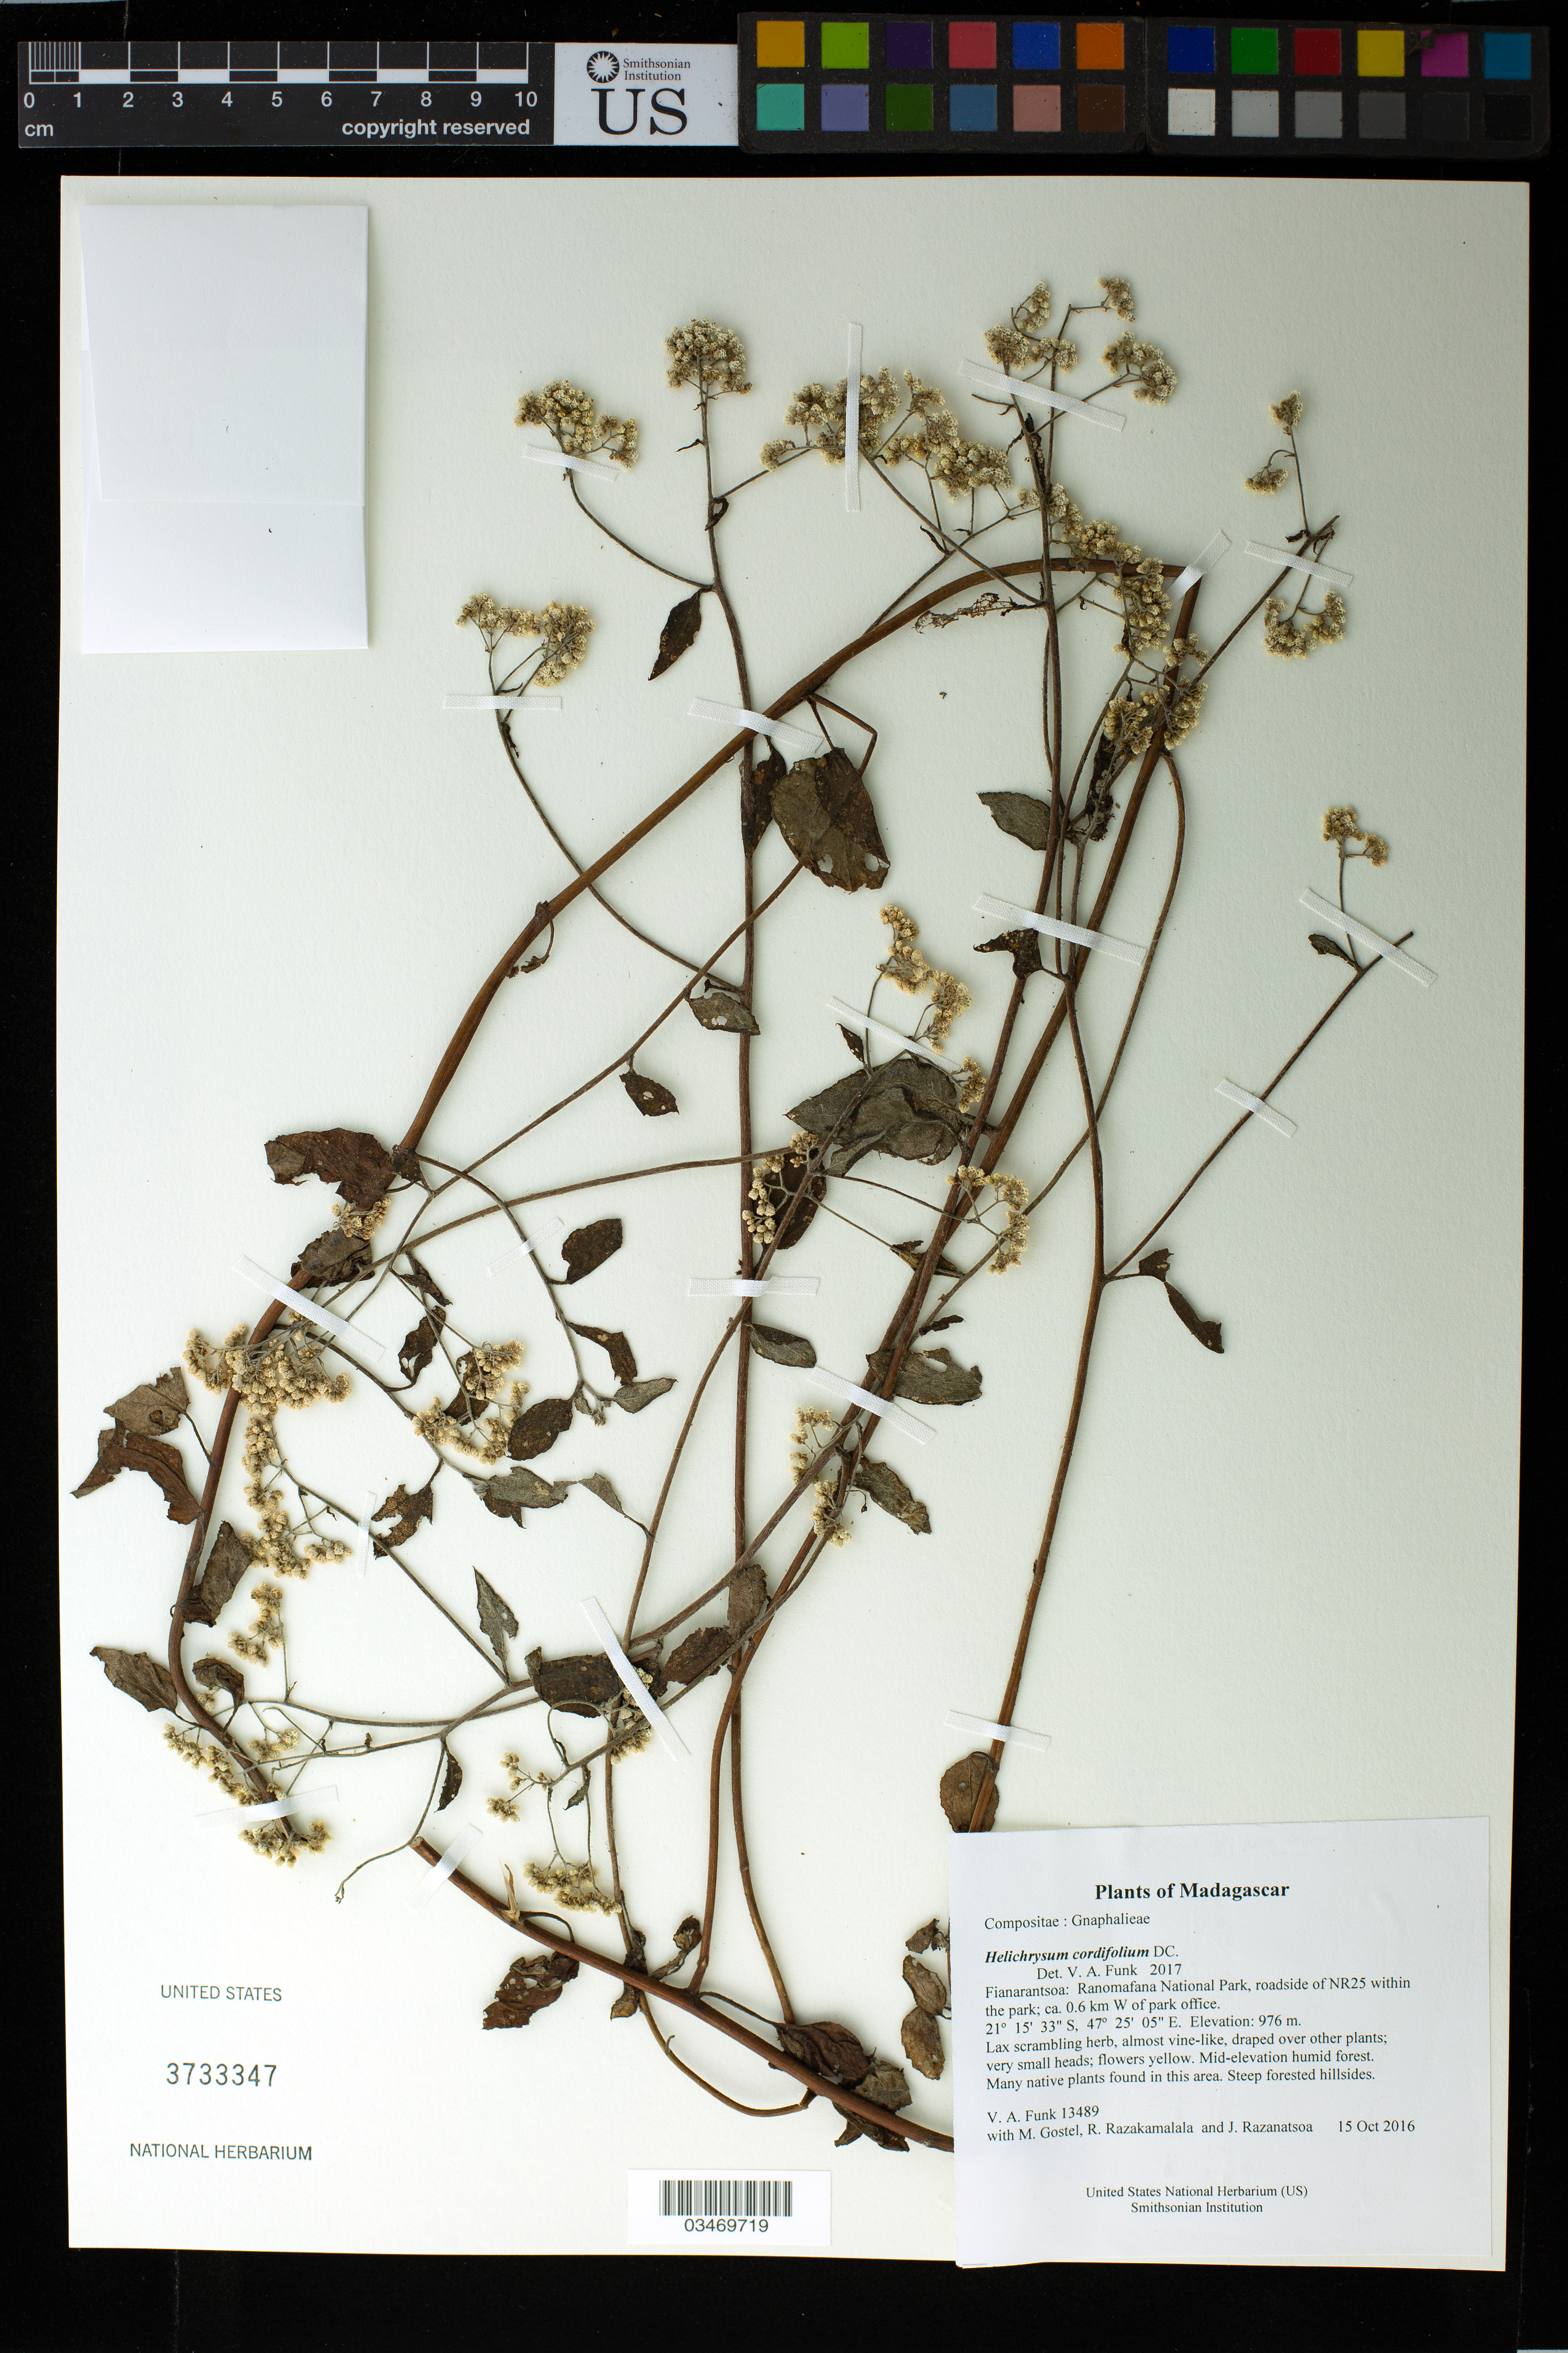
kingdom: Plantae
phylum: Tracheophyta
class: Magnoliopsida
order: Asterales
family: Asteraceae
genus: Helichrysum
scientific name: Helichrysum cordifolium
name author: DC.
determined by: Funk, Vicki A., (BOT), Smithsonian Institution - National Museum of Natural History (UNITED STATES)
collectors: M. R. Gostel, R. Razakamalala & J. Razanatsoa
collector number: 13489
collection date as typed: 15 Oct 2016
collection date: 2016-10-15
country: Madagascar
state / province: Vatovavy Fitovinany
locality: Ranomafana National Park, roadside of NR25 within the park; ca. 0.6 km W of park office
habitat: Mid-elevation humid forest. Many native plants found in this area. Steep forested hillsides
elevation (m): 976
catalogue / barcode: US 3733347